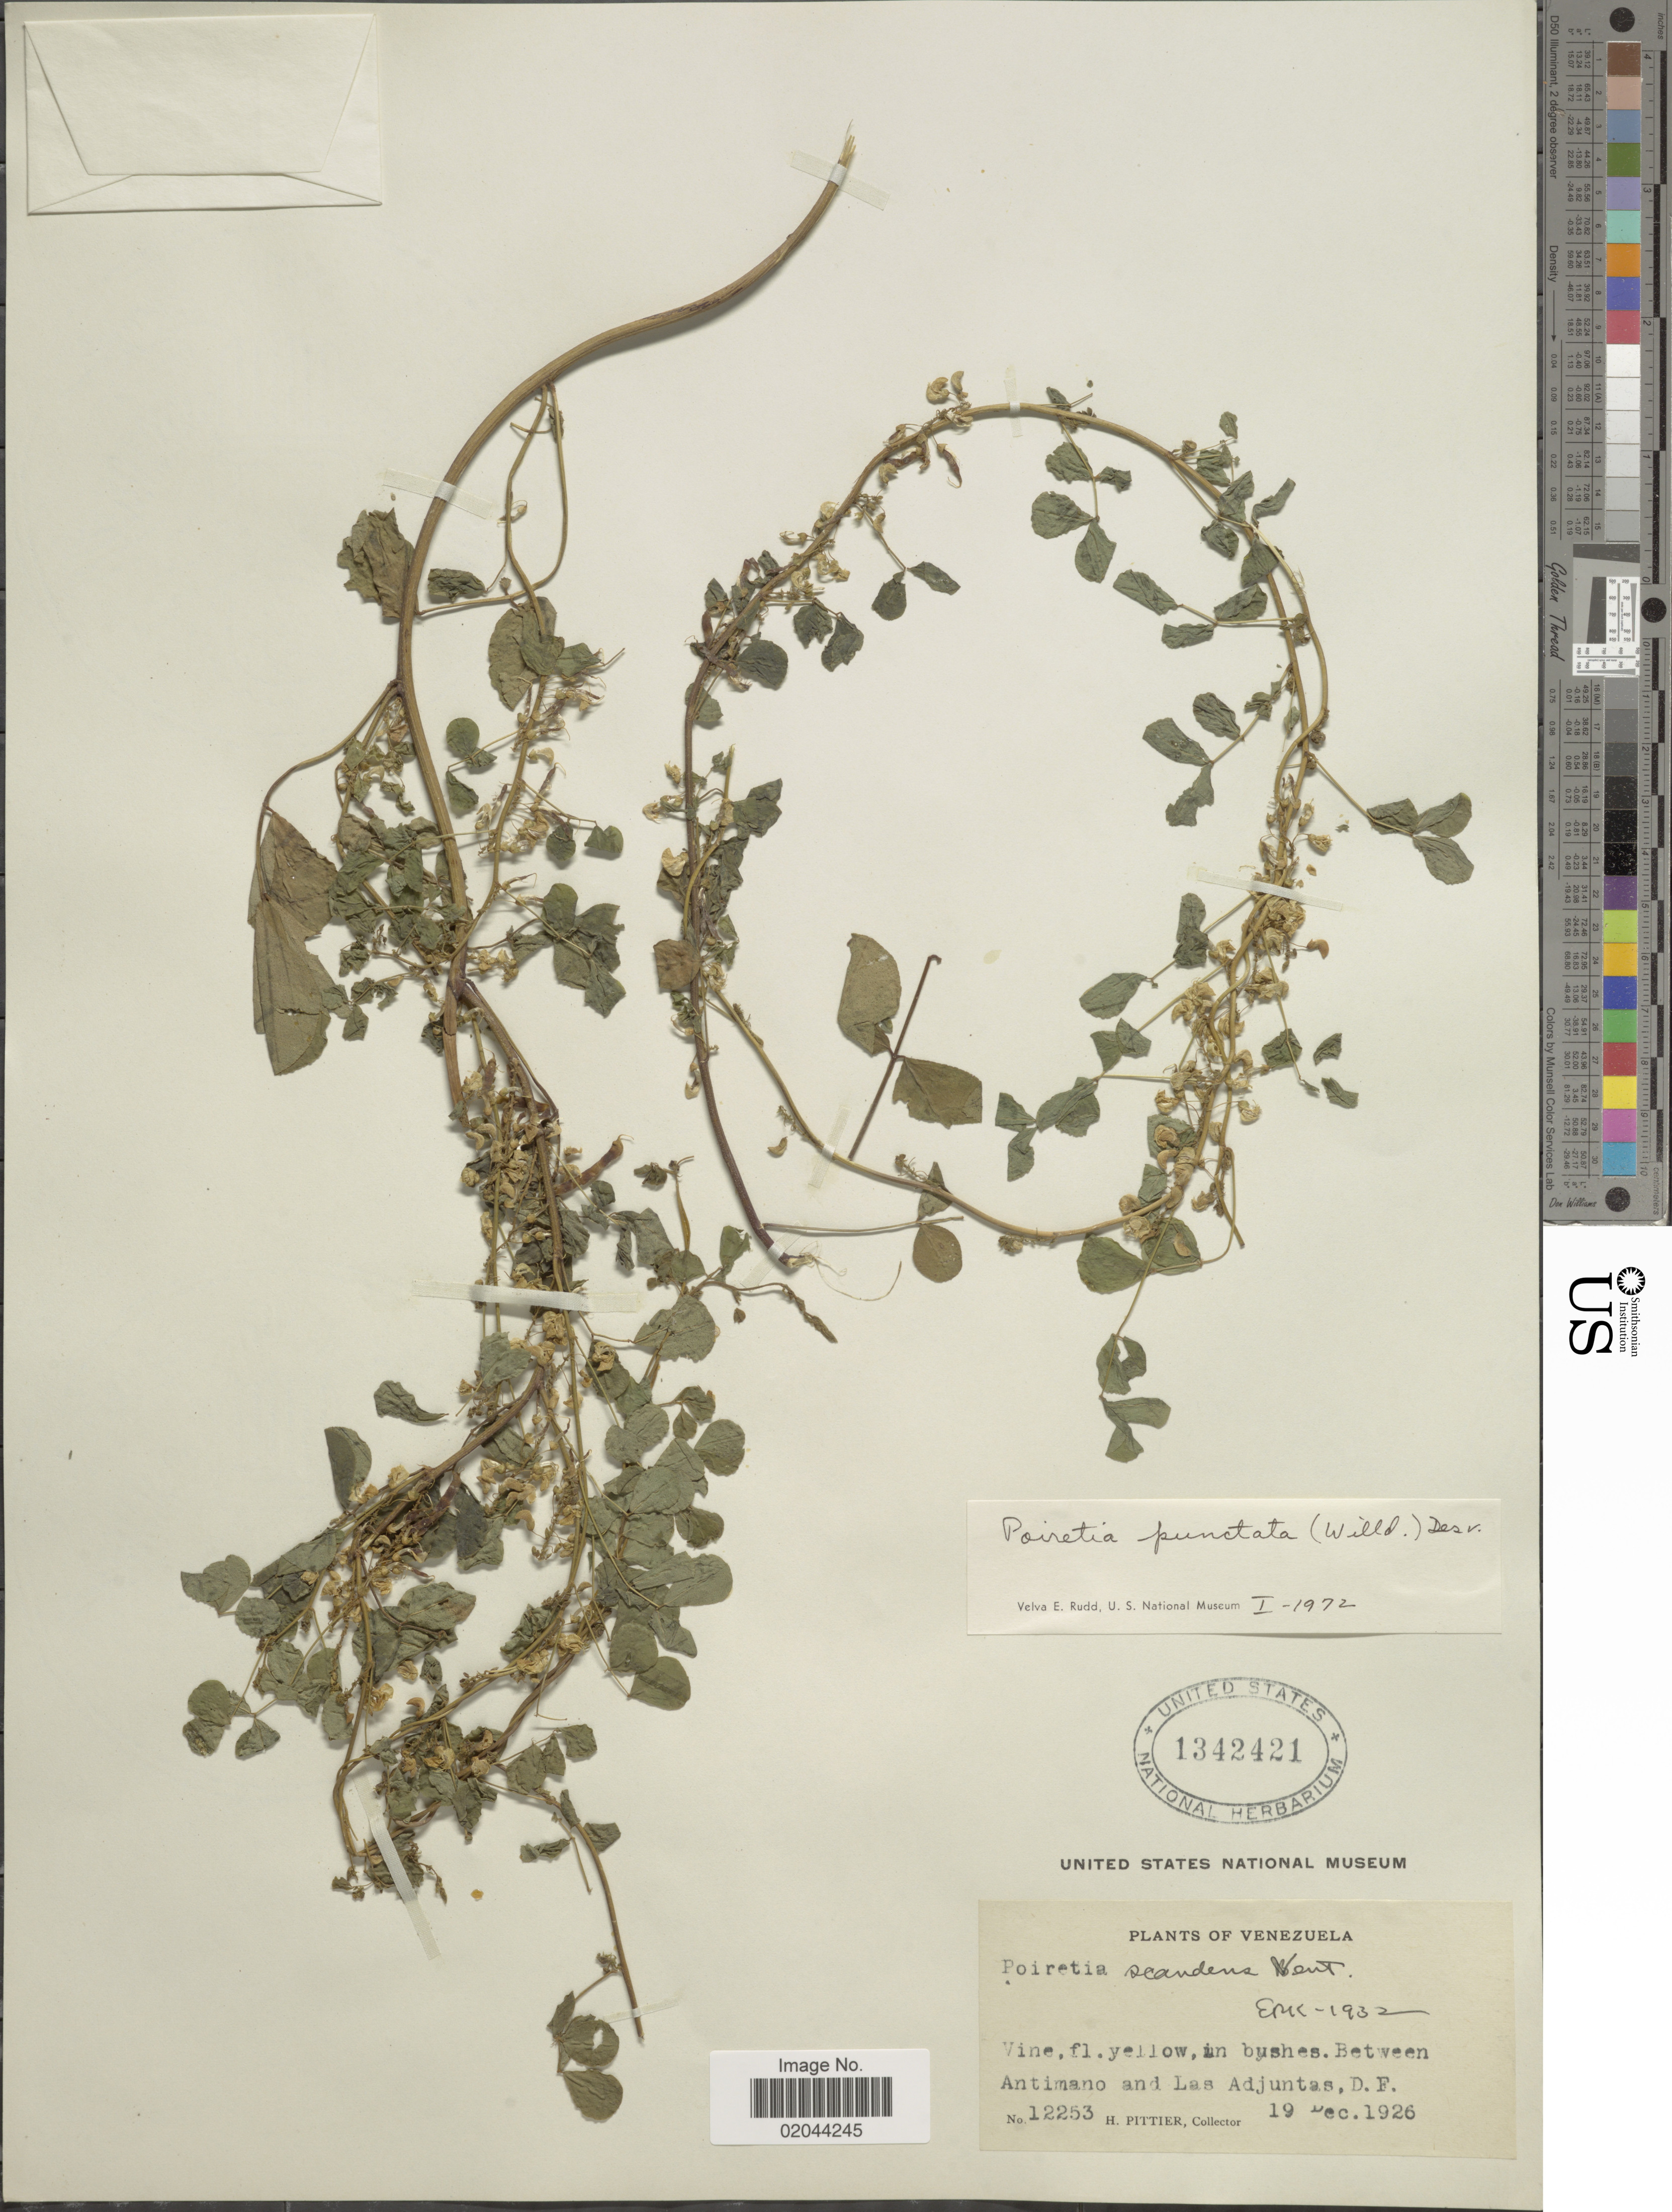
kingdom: Plantae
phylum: Tracheophyta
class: Magnoliopsida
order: Fabales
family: Fabaceae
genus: Poiretia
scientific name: Poiretia punctata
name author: (Willd.) Desv.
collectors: H. F. Pittier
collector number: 12253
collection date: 1926-12-19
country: Venezuela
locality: Between Antimano and Las Adjuntas, D.F.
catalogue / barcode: US 1342421